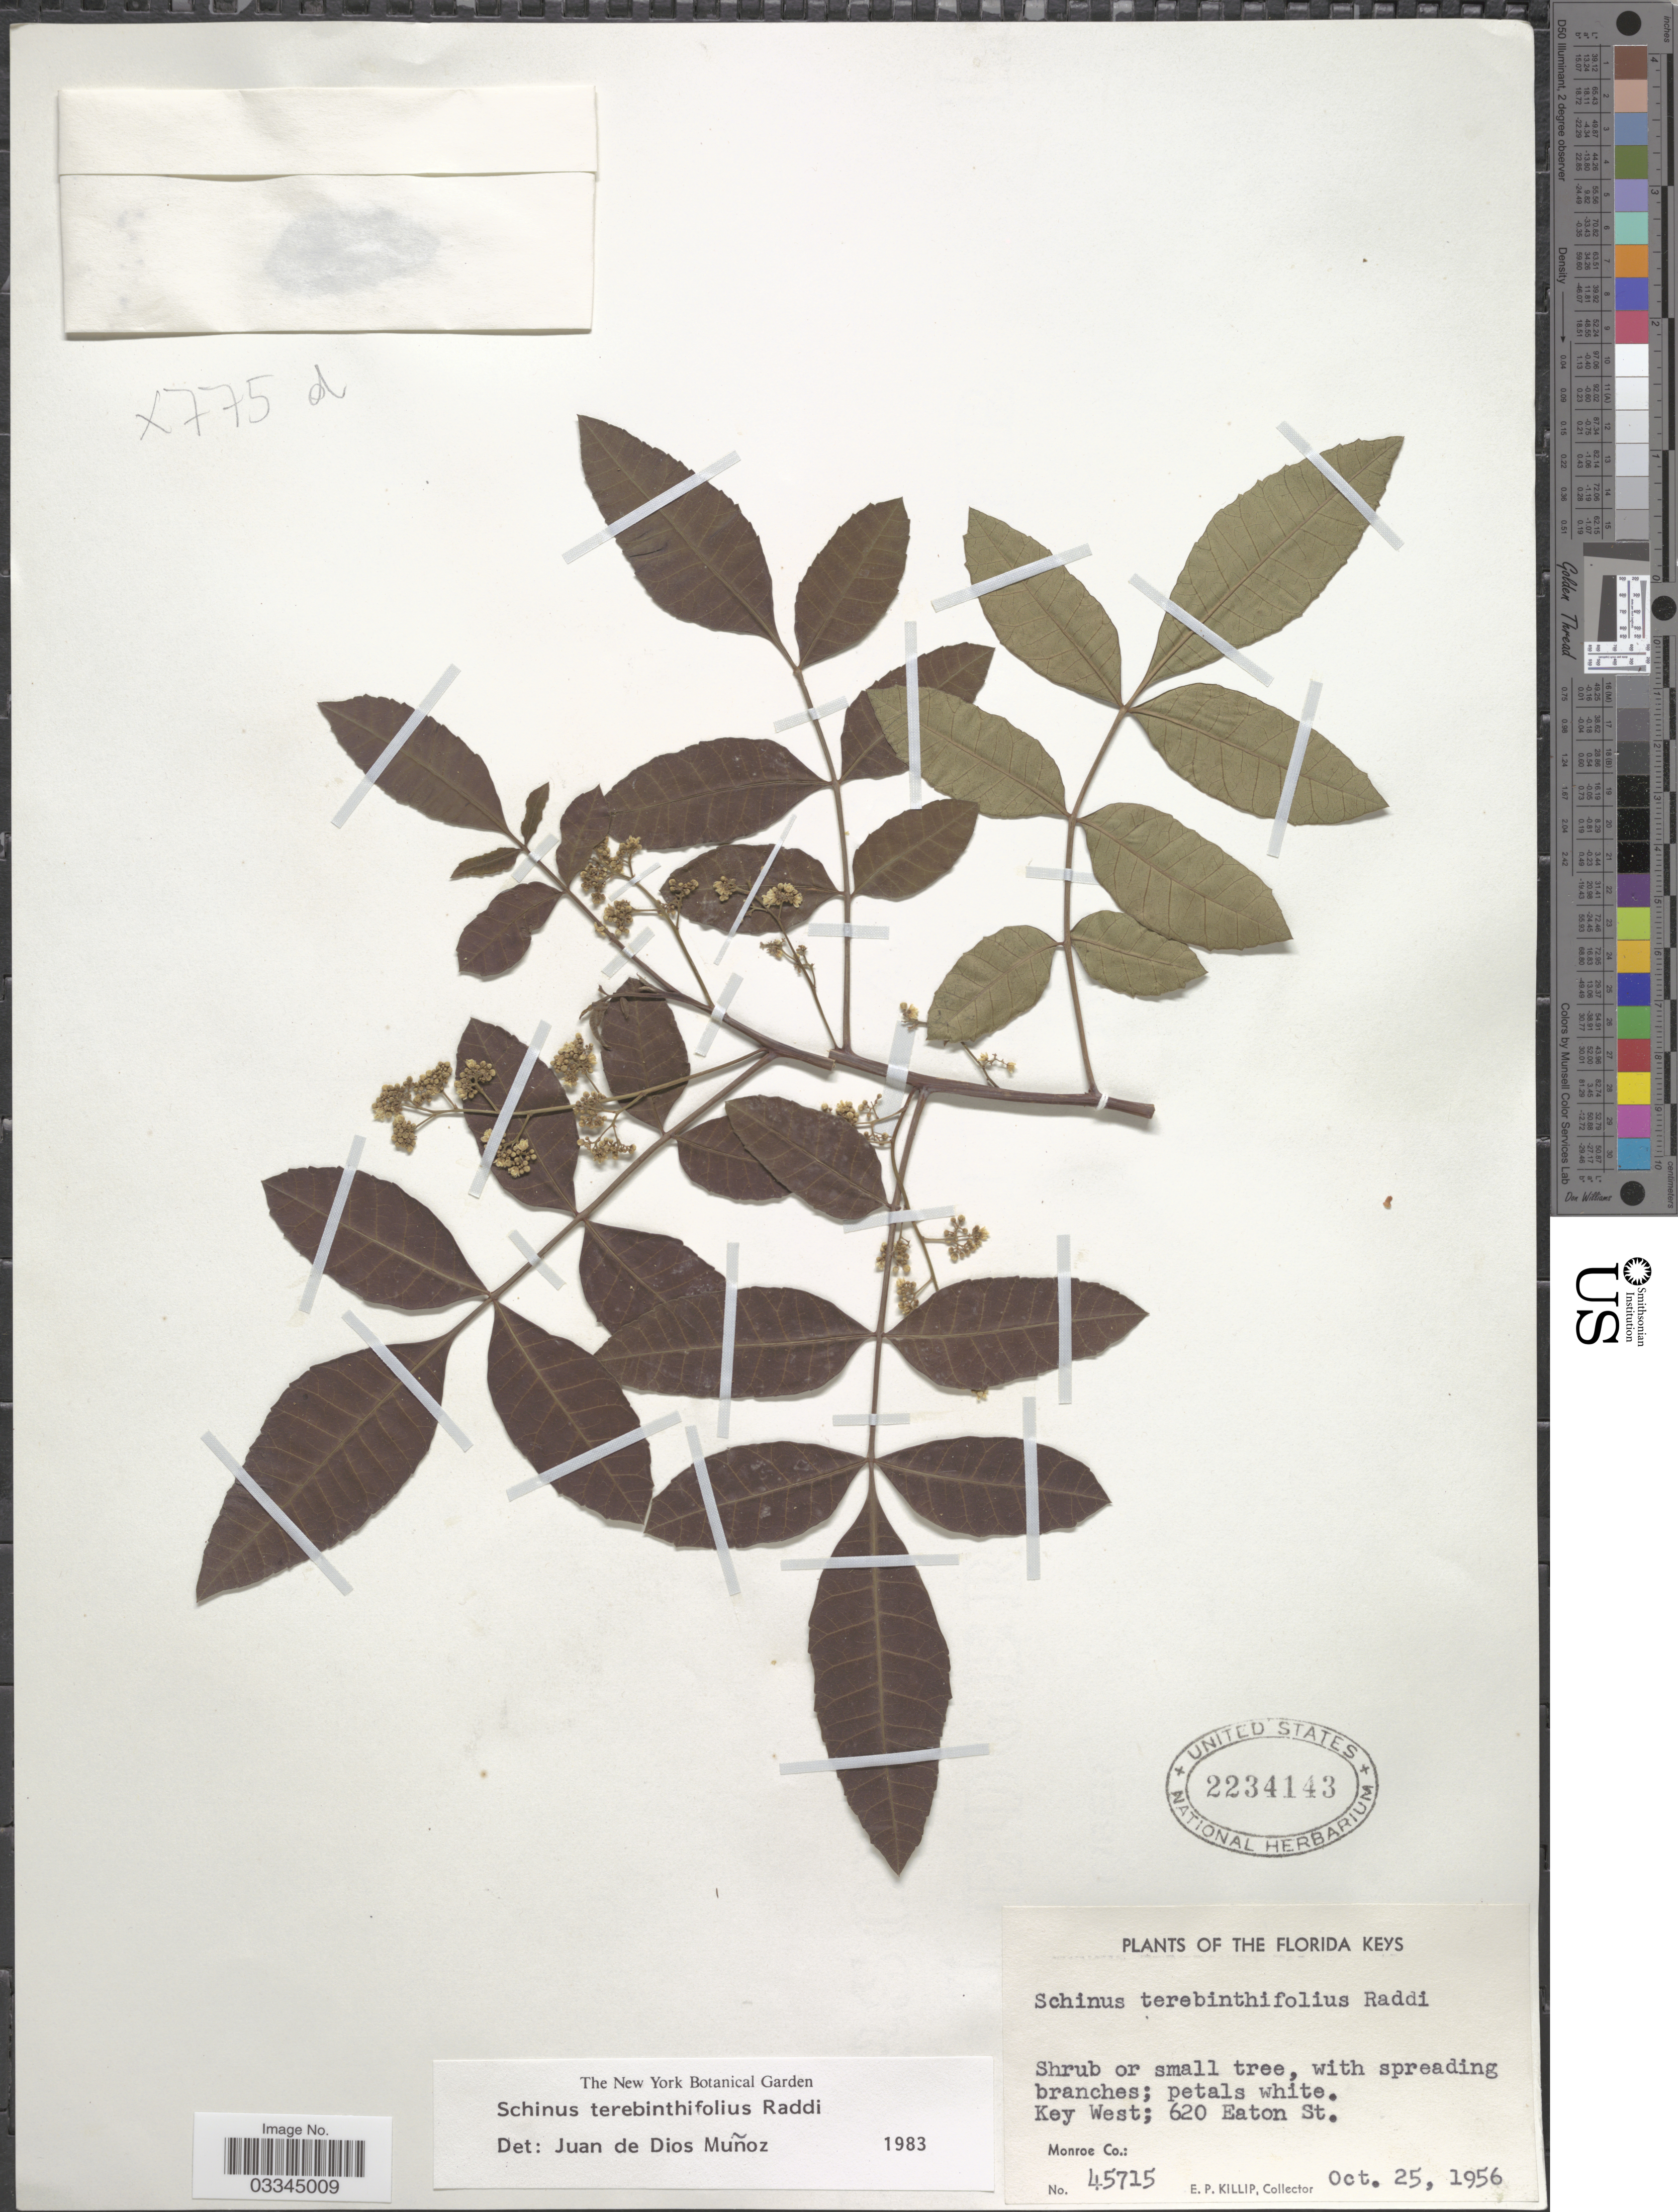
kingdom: Plantae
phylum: Tracheophyta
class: Magnoliopsida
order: Sapindales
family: Anacardiaceae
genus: Schinus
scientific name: Schinus terebinthifolia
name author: Raddi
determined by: Mitchell, John D.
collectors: E. P. Killip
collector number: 45715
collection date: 1956-10-25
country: United States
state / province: Florida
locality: The Florida Keys. Key West; 620 Eaton St. Monroe Co.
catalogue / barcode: US 2234143